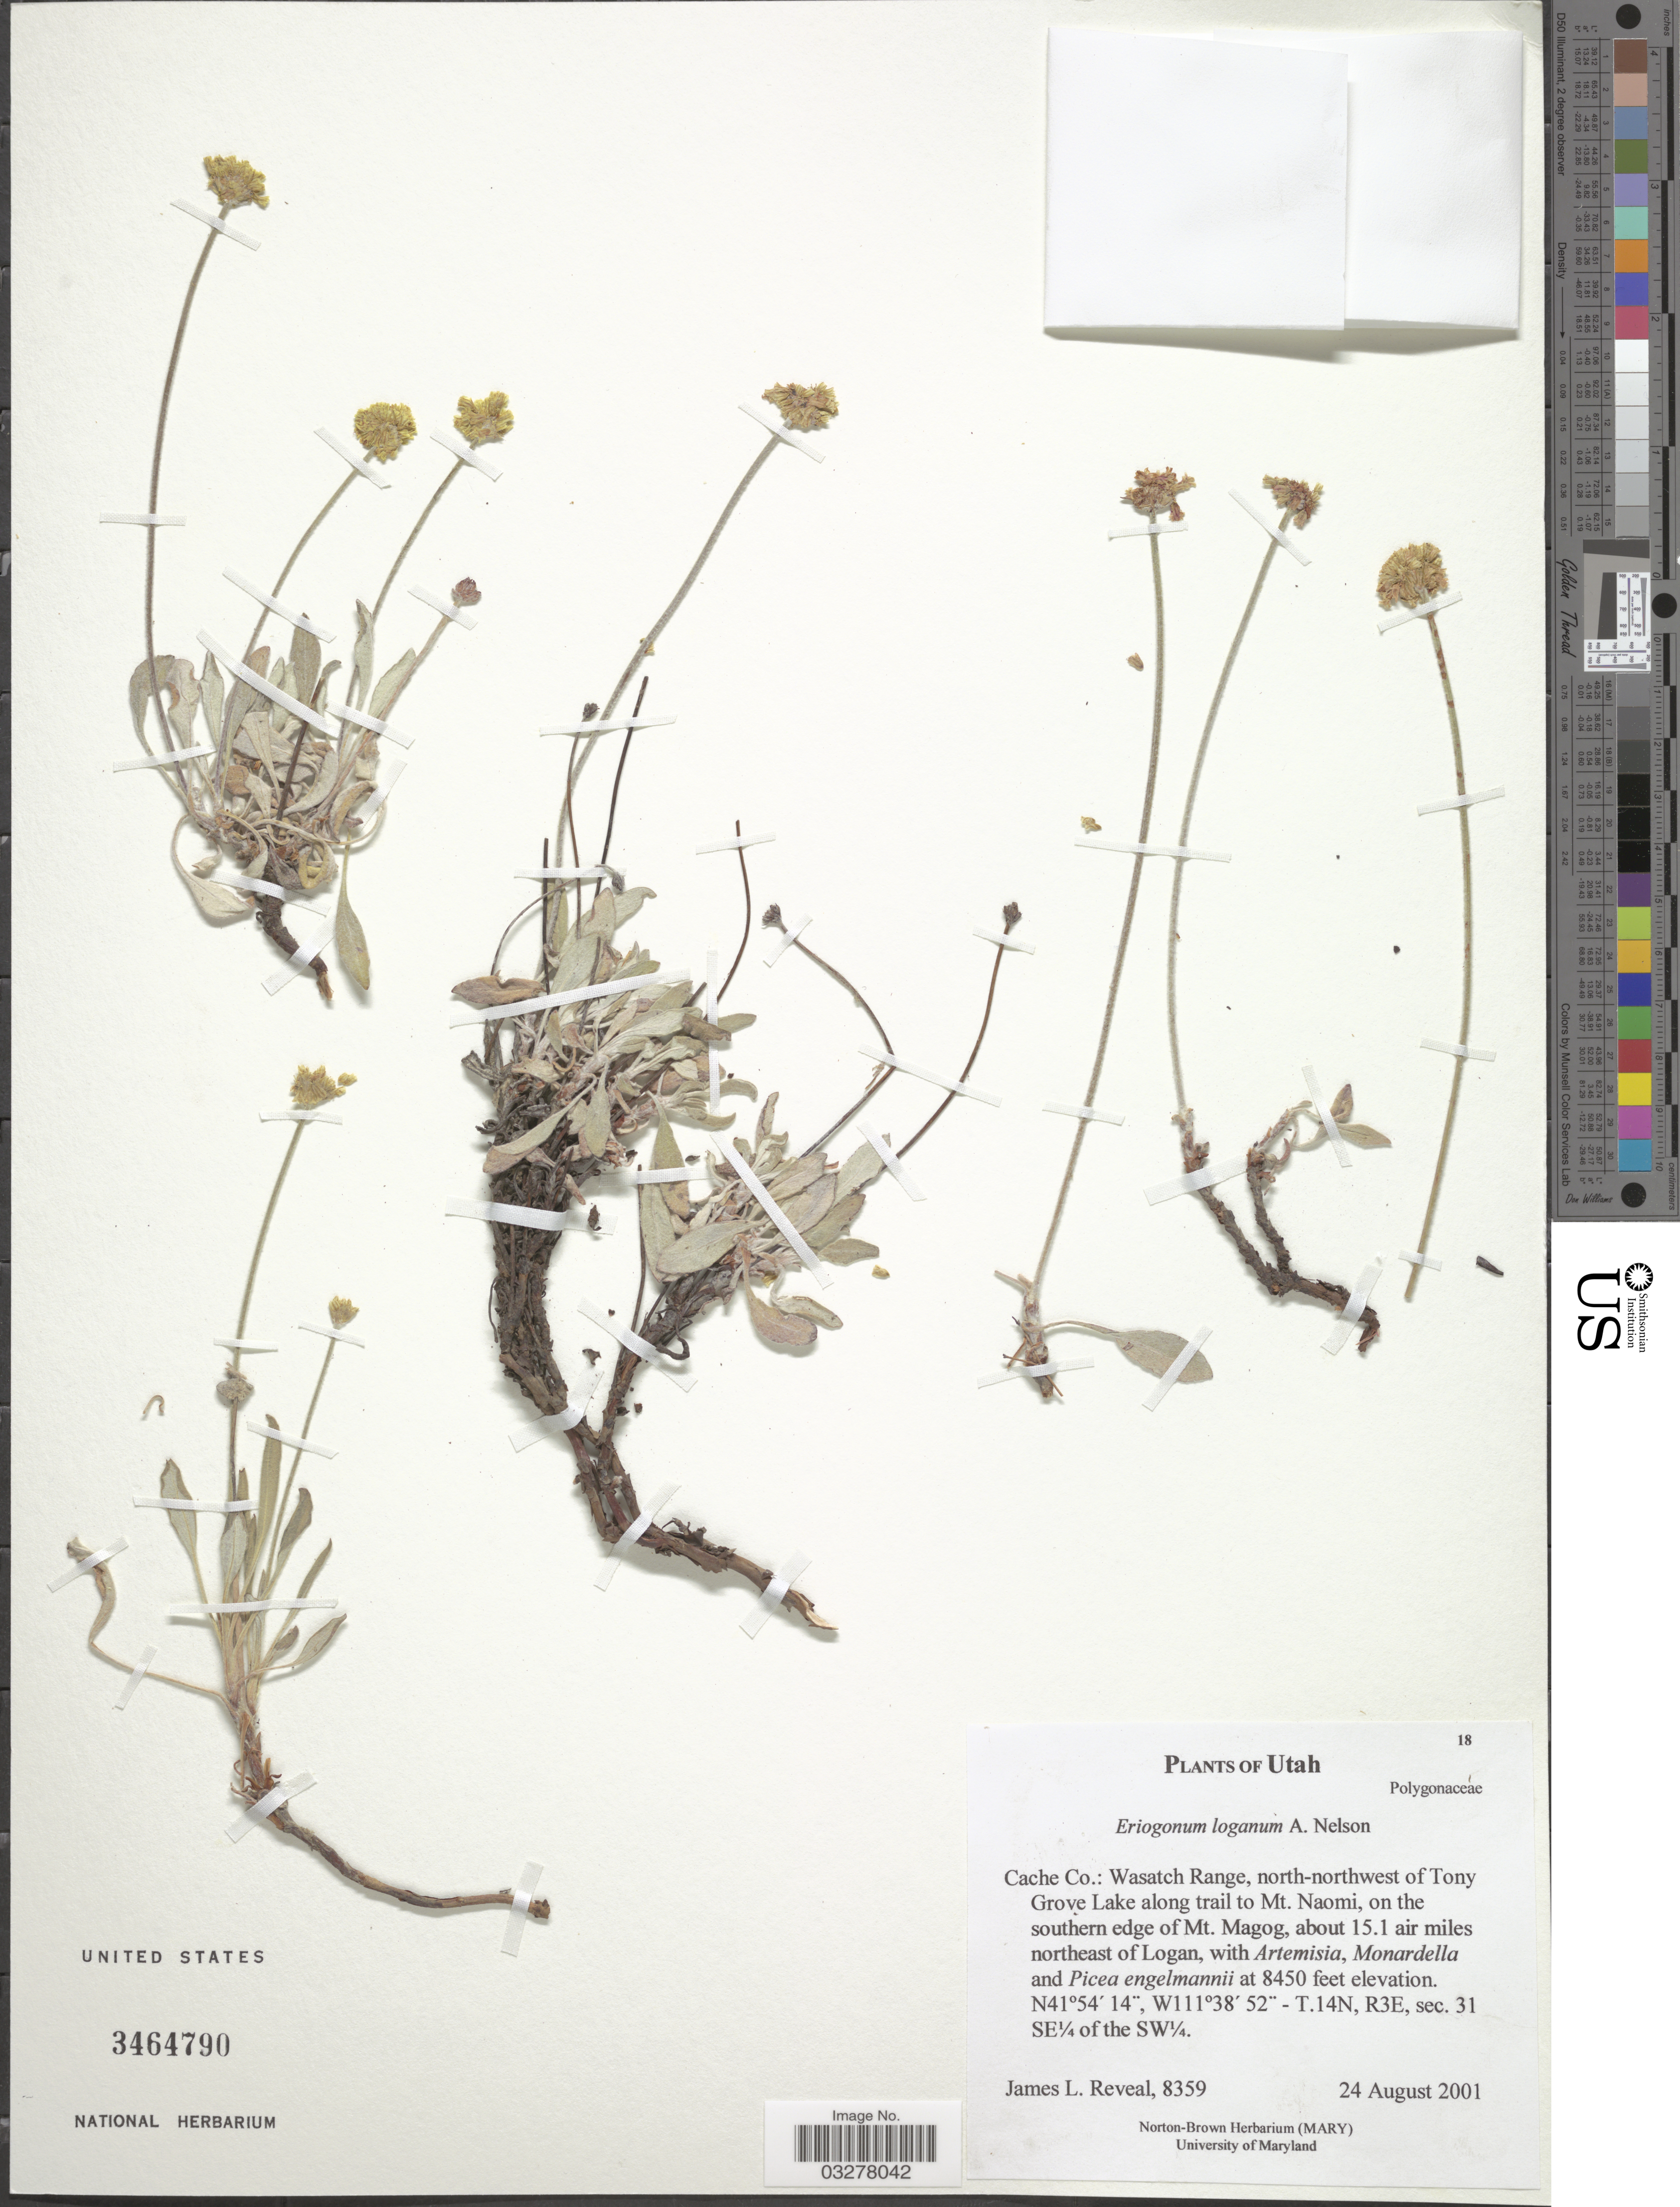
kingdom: Plantae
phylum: Tracheophyta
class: Magnoliopsida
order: Caryophyllales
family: Polygonaceae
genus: Eriogonum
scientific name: Eriogonum loganum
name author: A. Nelson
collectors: J. L. Reveal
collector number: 8359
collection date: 2001-08-24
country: United States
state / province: Utah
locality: Cache Co.: Wasatch Range, north-northwest of Tony Grove Lake along trail to Mt. Naomi, on the southern edge of Mt. Magog, about 15,1 air miles northeast of Logan. T.14N, R3E, sec. 31 SE¼ of the SW¼.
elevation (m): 2576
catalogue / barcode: US 3464790